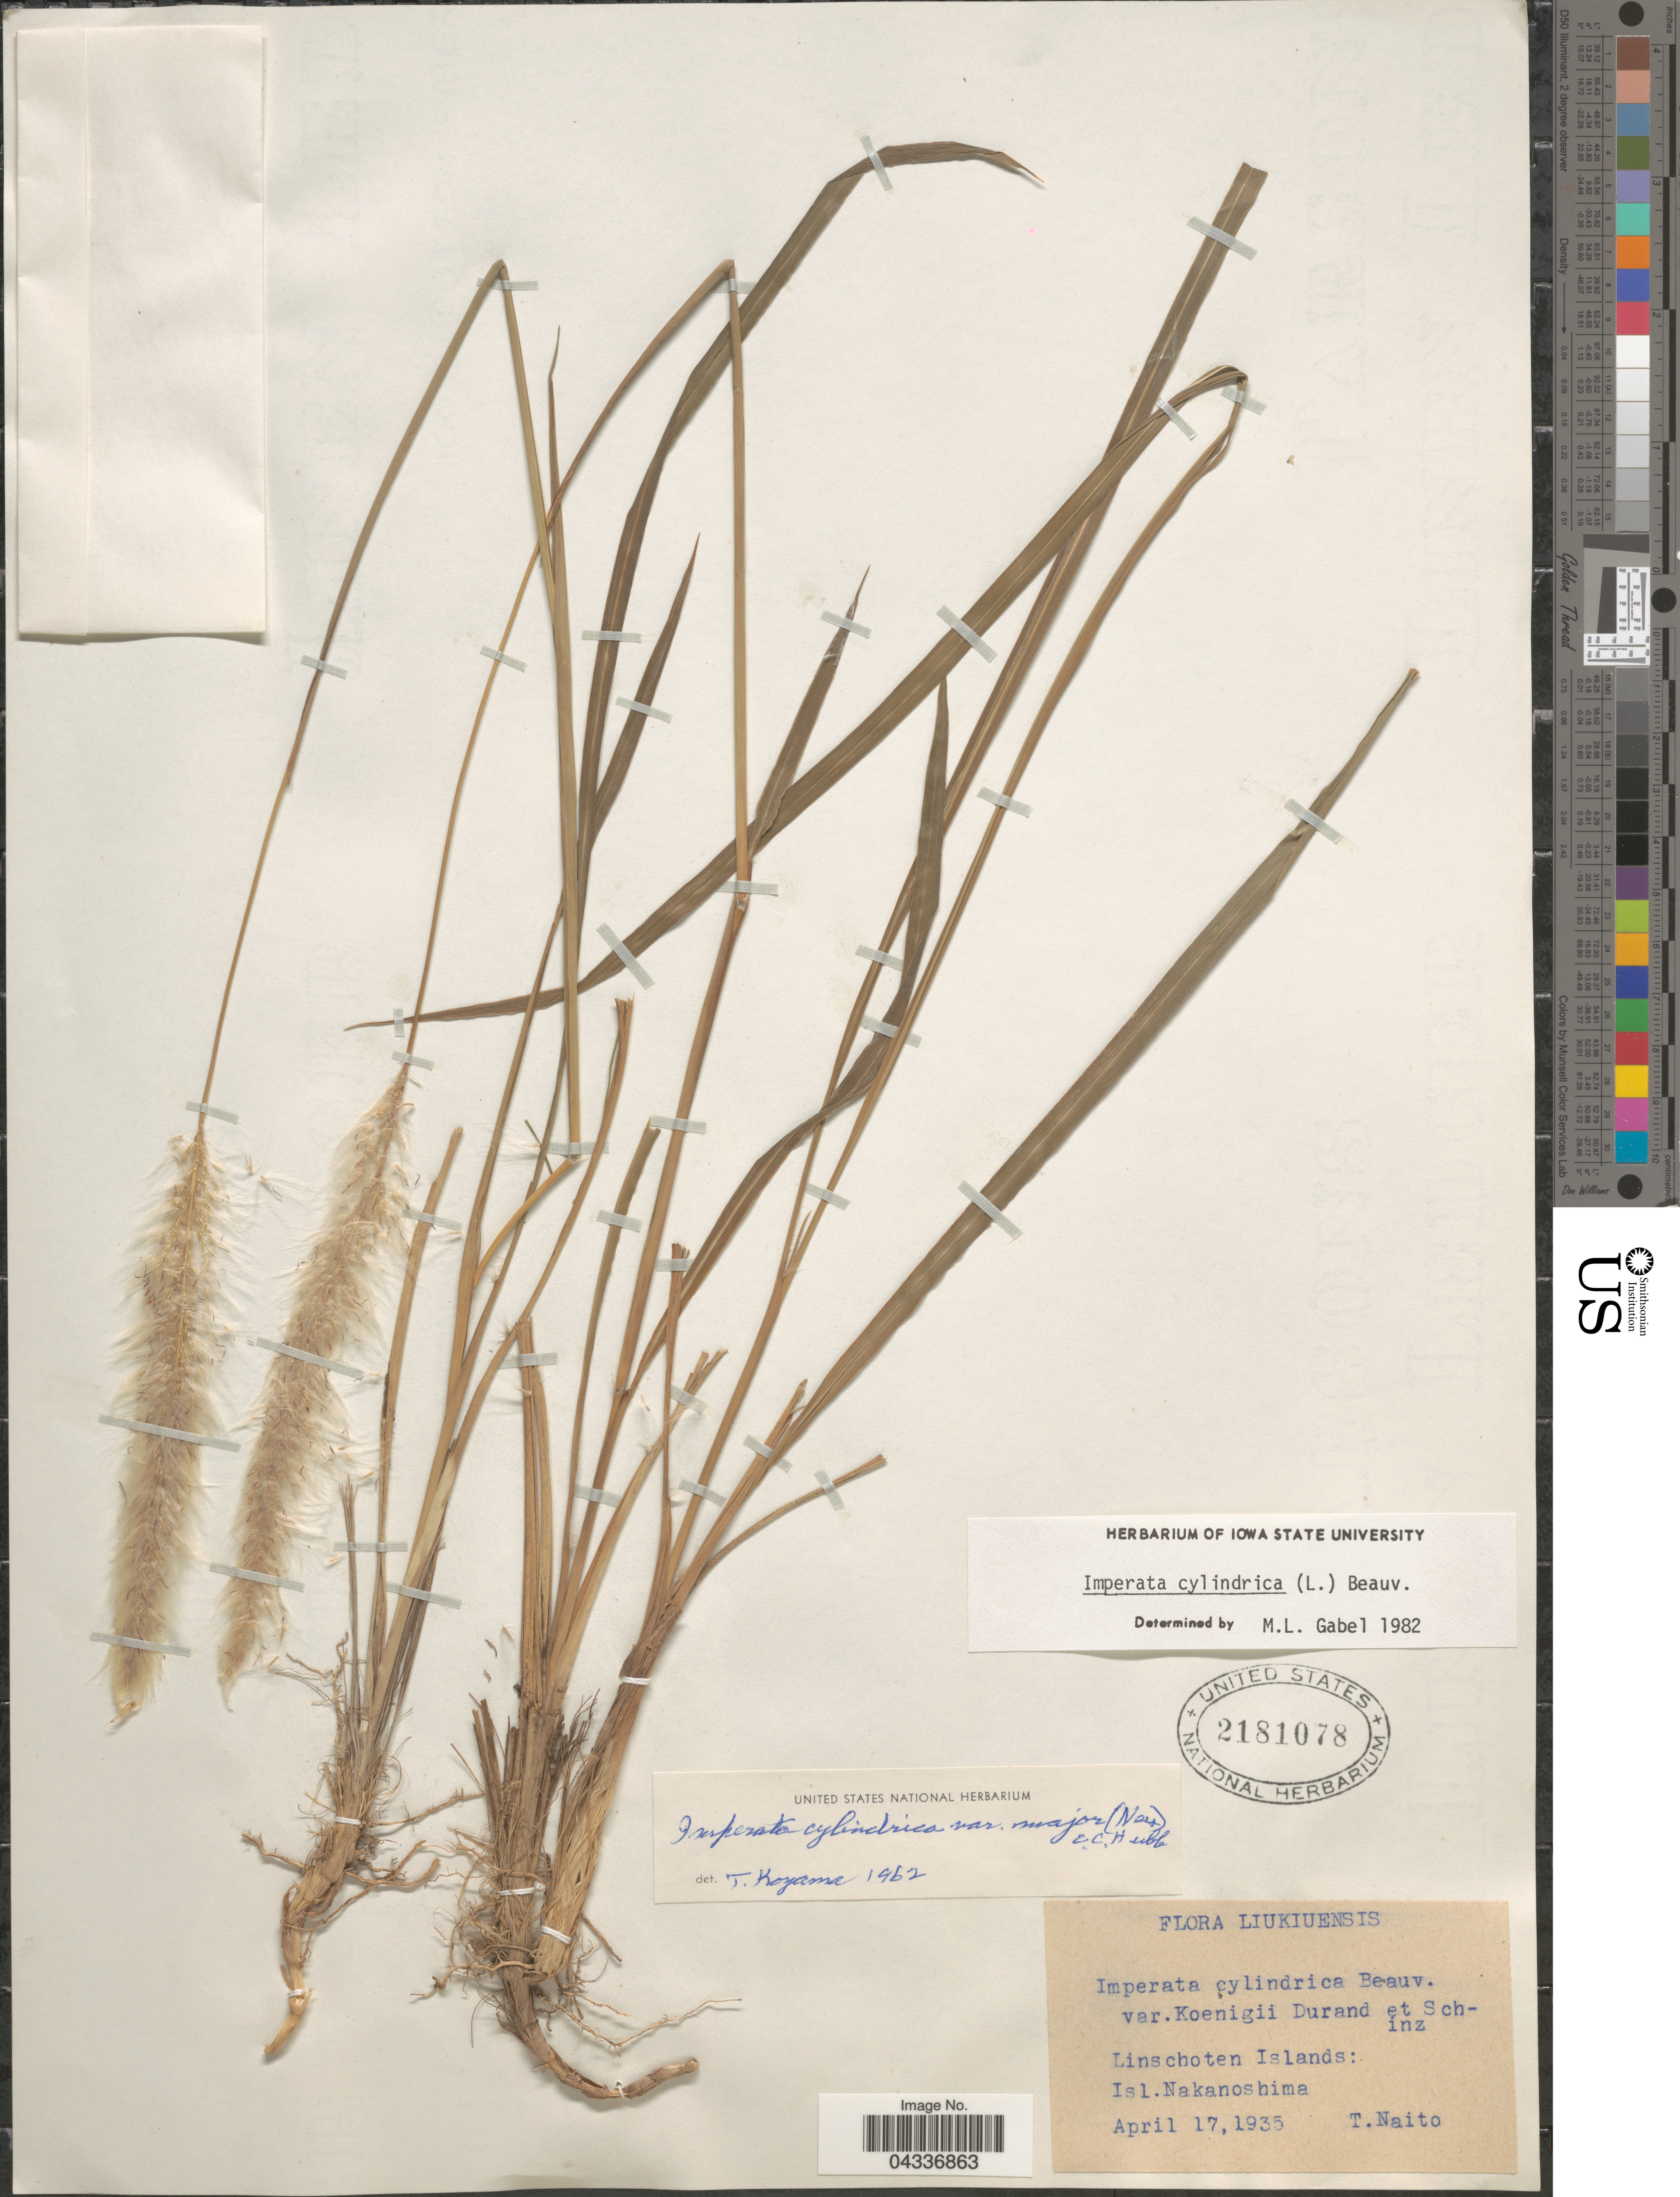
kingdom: Plantae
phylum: Tracheophyta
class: Liliopsida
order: Poales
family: Poaceae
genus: Imperata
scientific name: Imperata cylindrica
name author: (L.) P. Beauv.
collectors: T. Naito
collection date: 1935-04-17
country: Japan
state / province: Okinawa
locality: Liukiuensis. Linschoten Islands: Isl. Nakanoshima.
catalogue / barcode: US 2181078